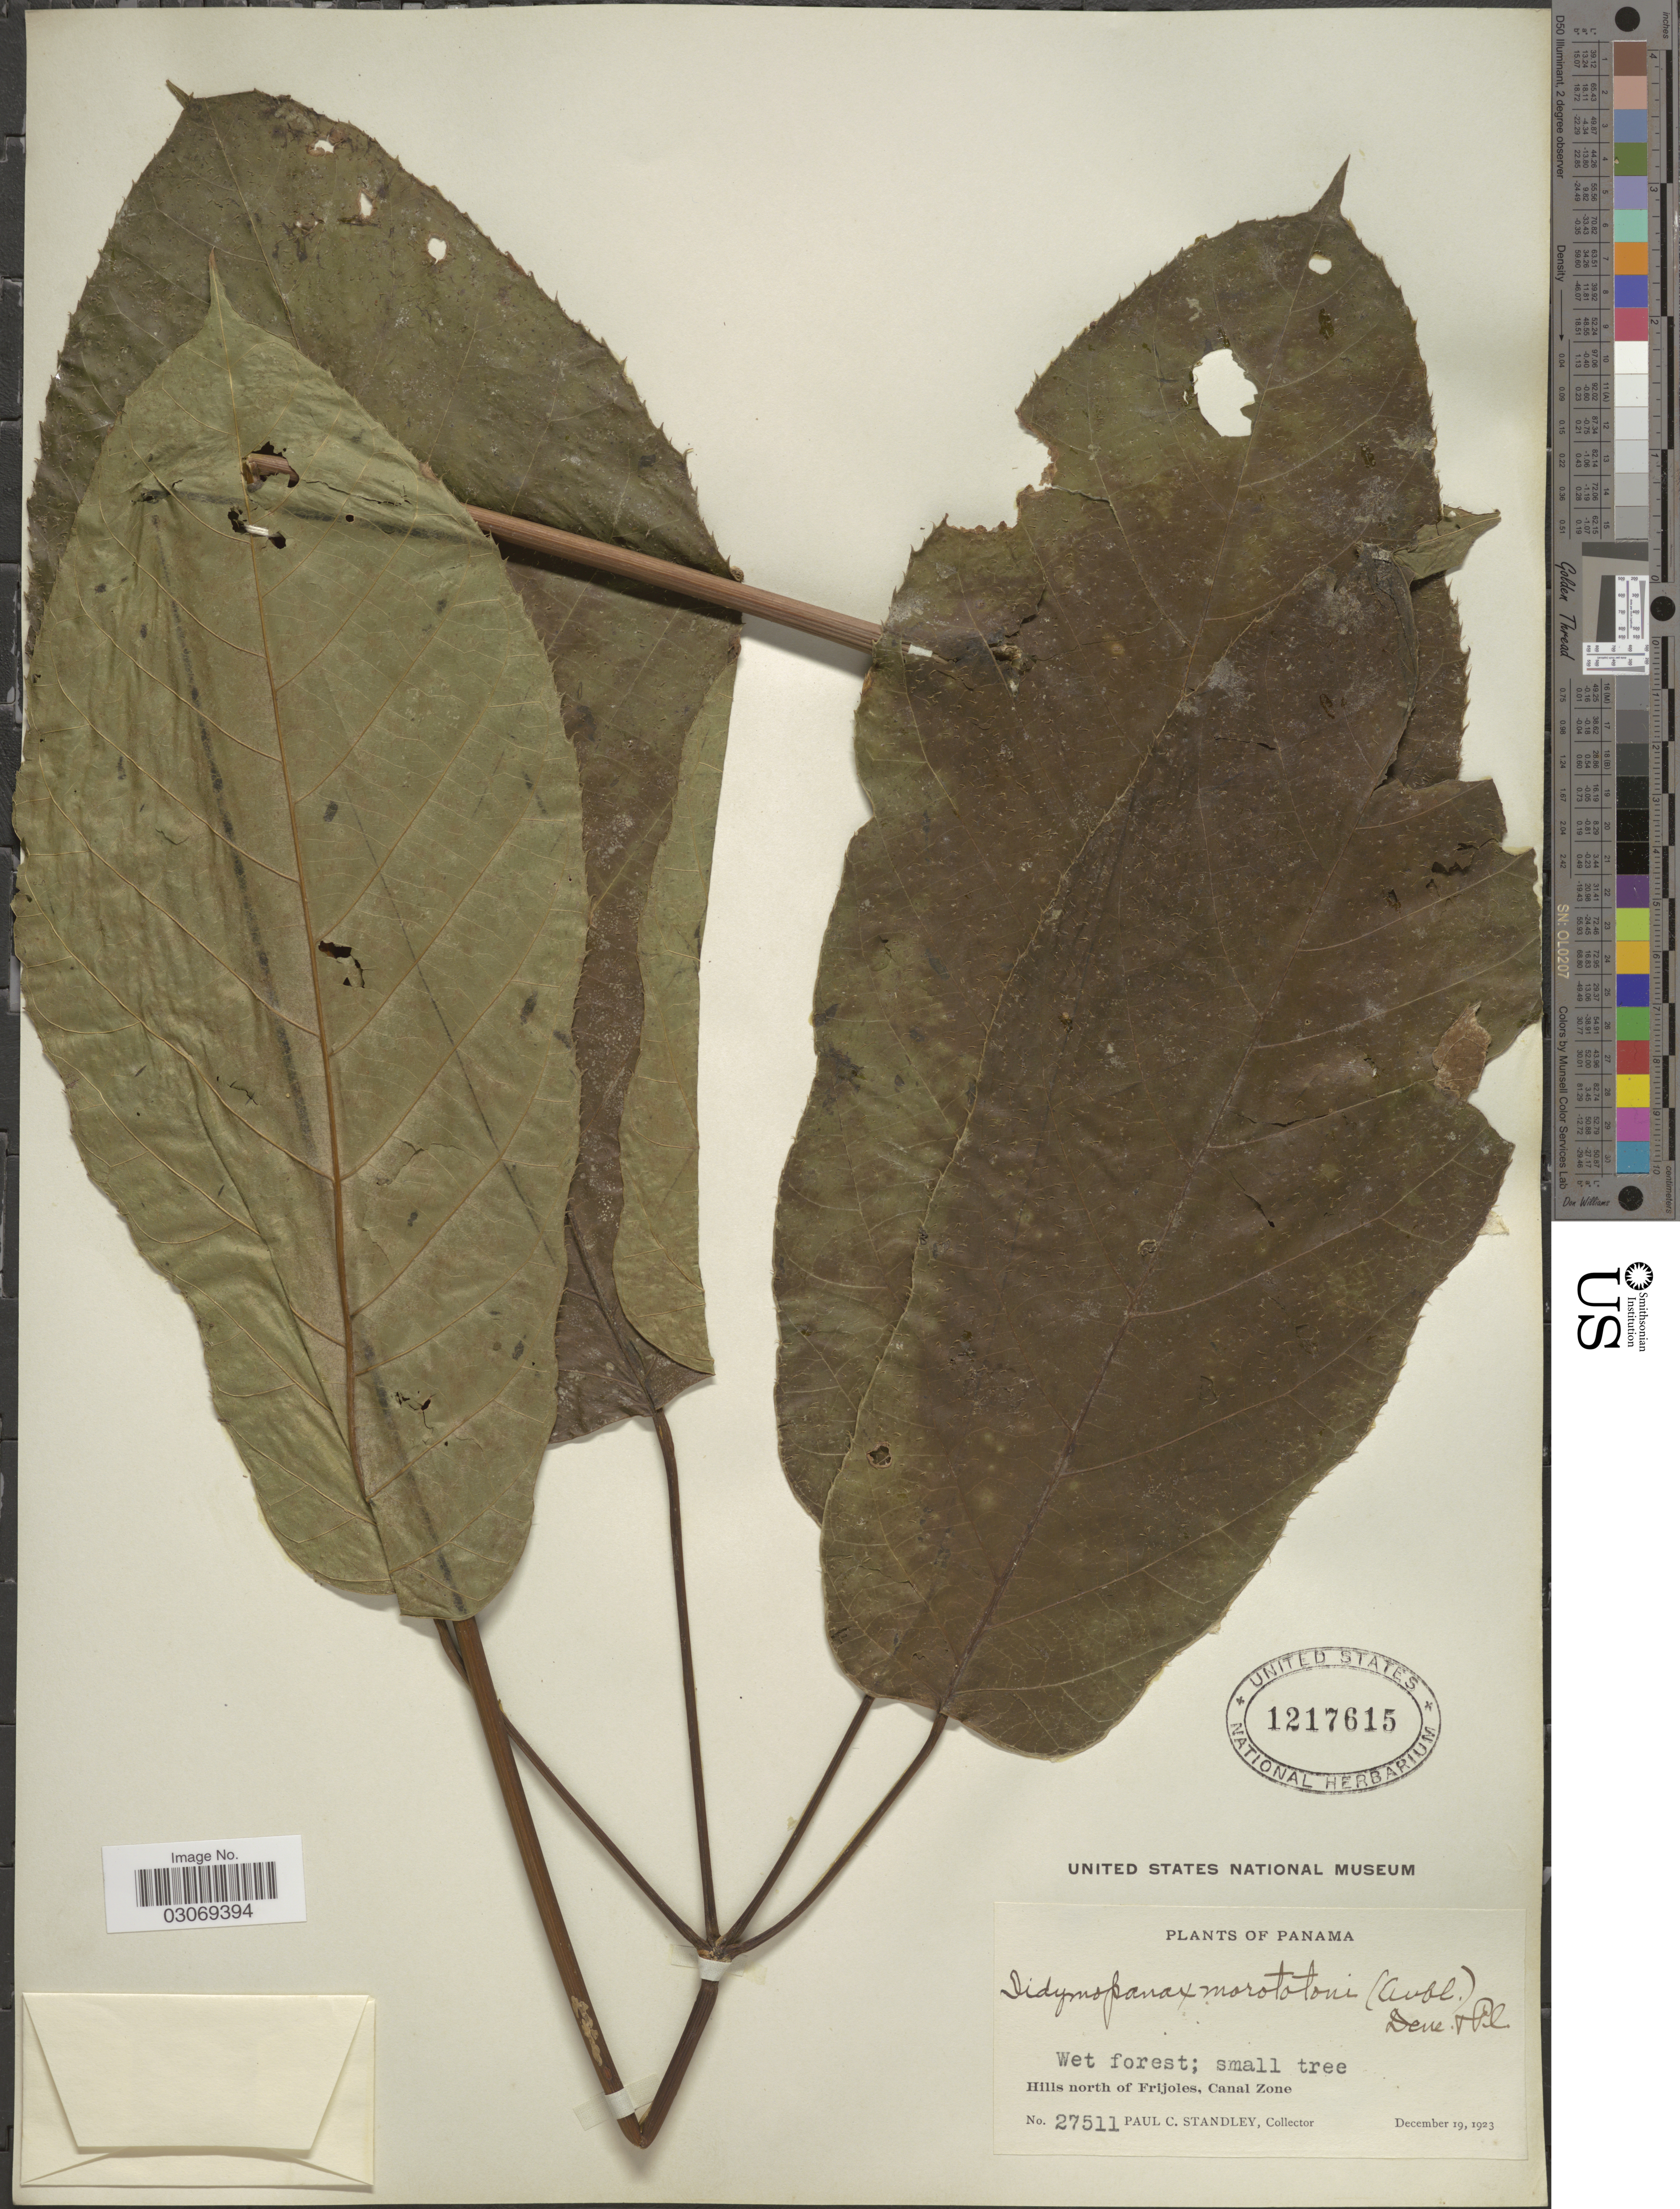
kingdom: Plantae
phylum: Tracheophyta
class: Magnoliopsida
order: Apiales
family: Araliaceae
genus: Schefflera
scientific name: Schefflera morototoni (Aubl.) Maguire, Steyerm. & Frodin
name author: (Aubl.) Maguire et al.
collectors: P. C. Standley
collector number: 27511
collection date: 1923-12-19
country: Panama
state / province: Colón / Panamá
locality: Hills north of Frijoles, Canal Zone.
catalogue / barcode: US 1217615